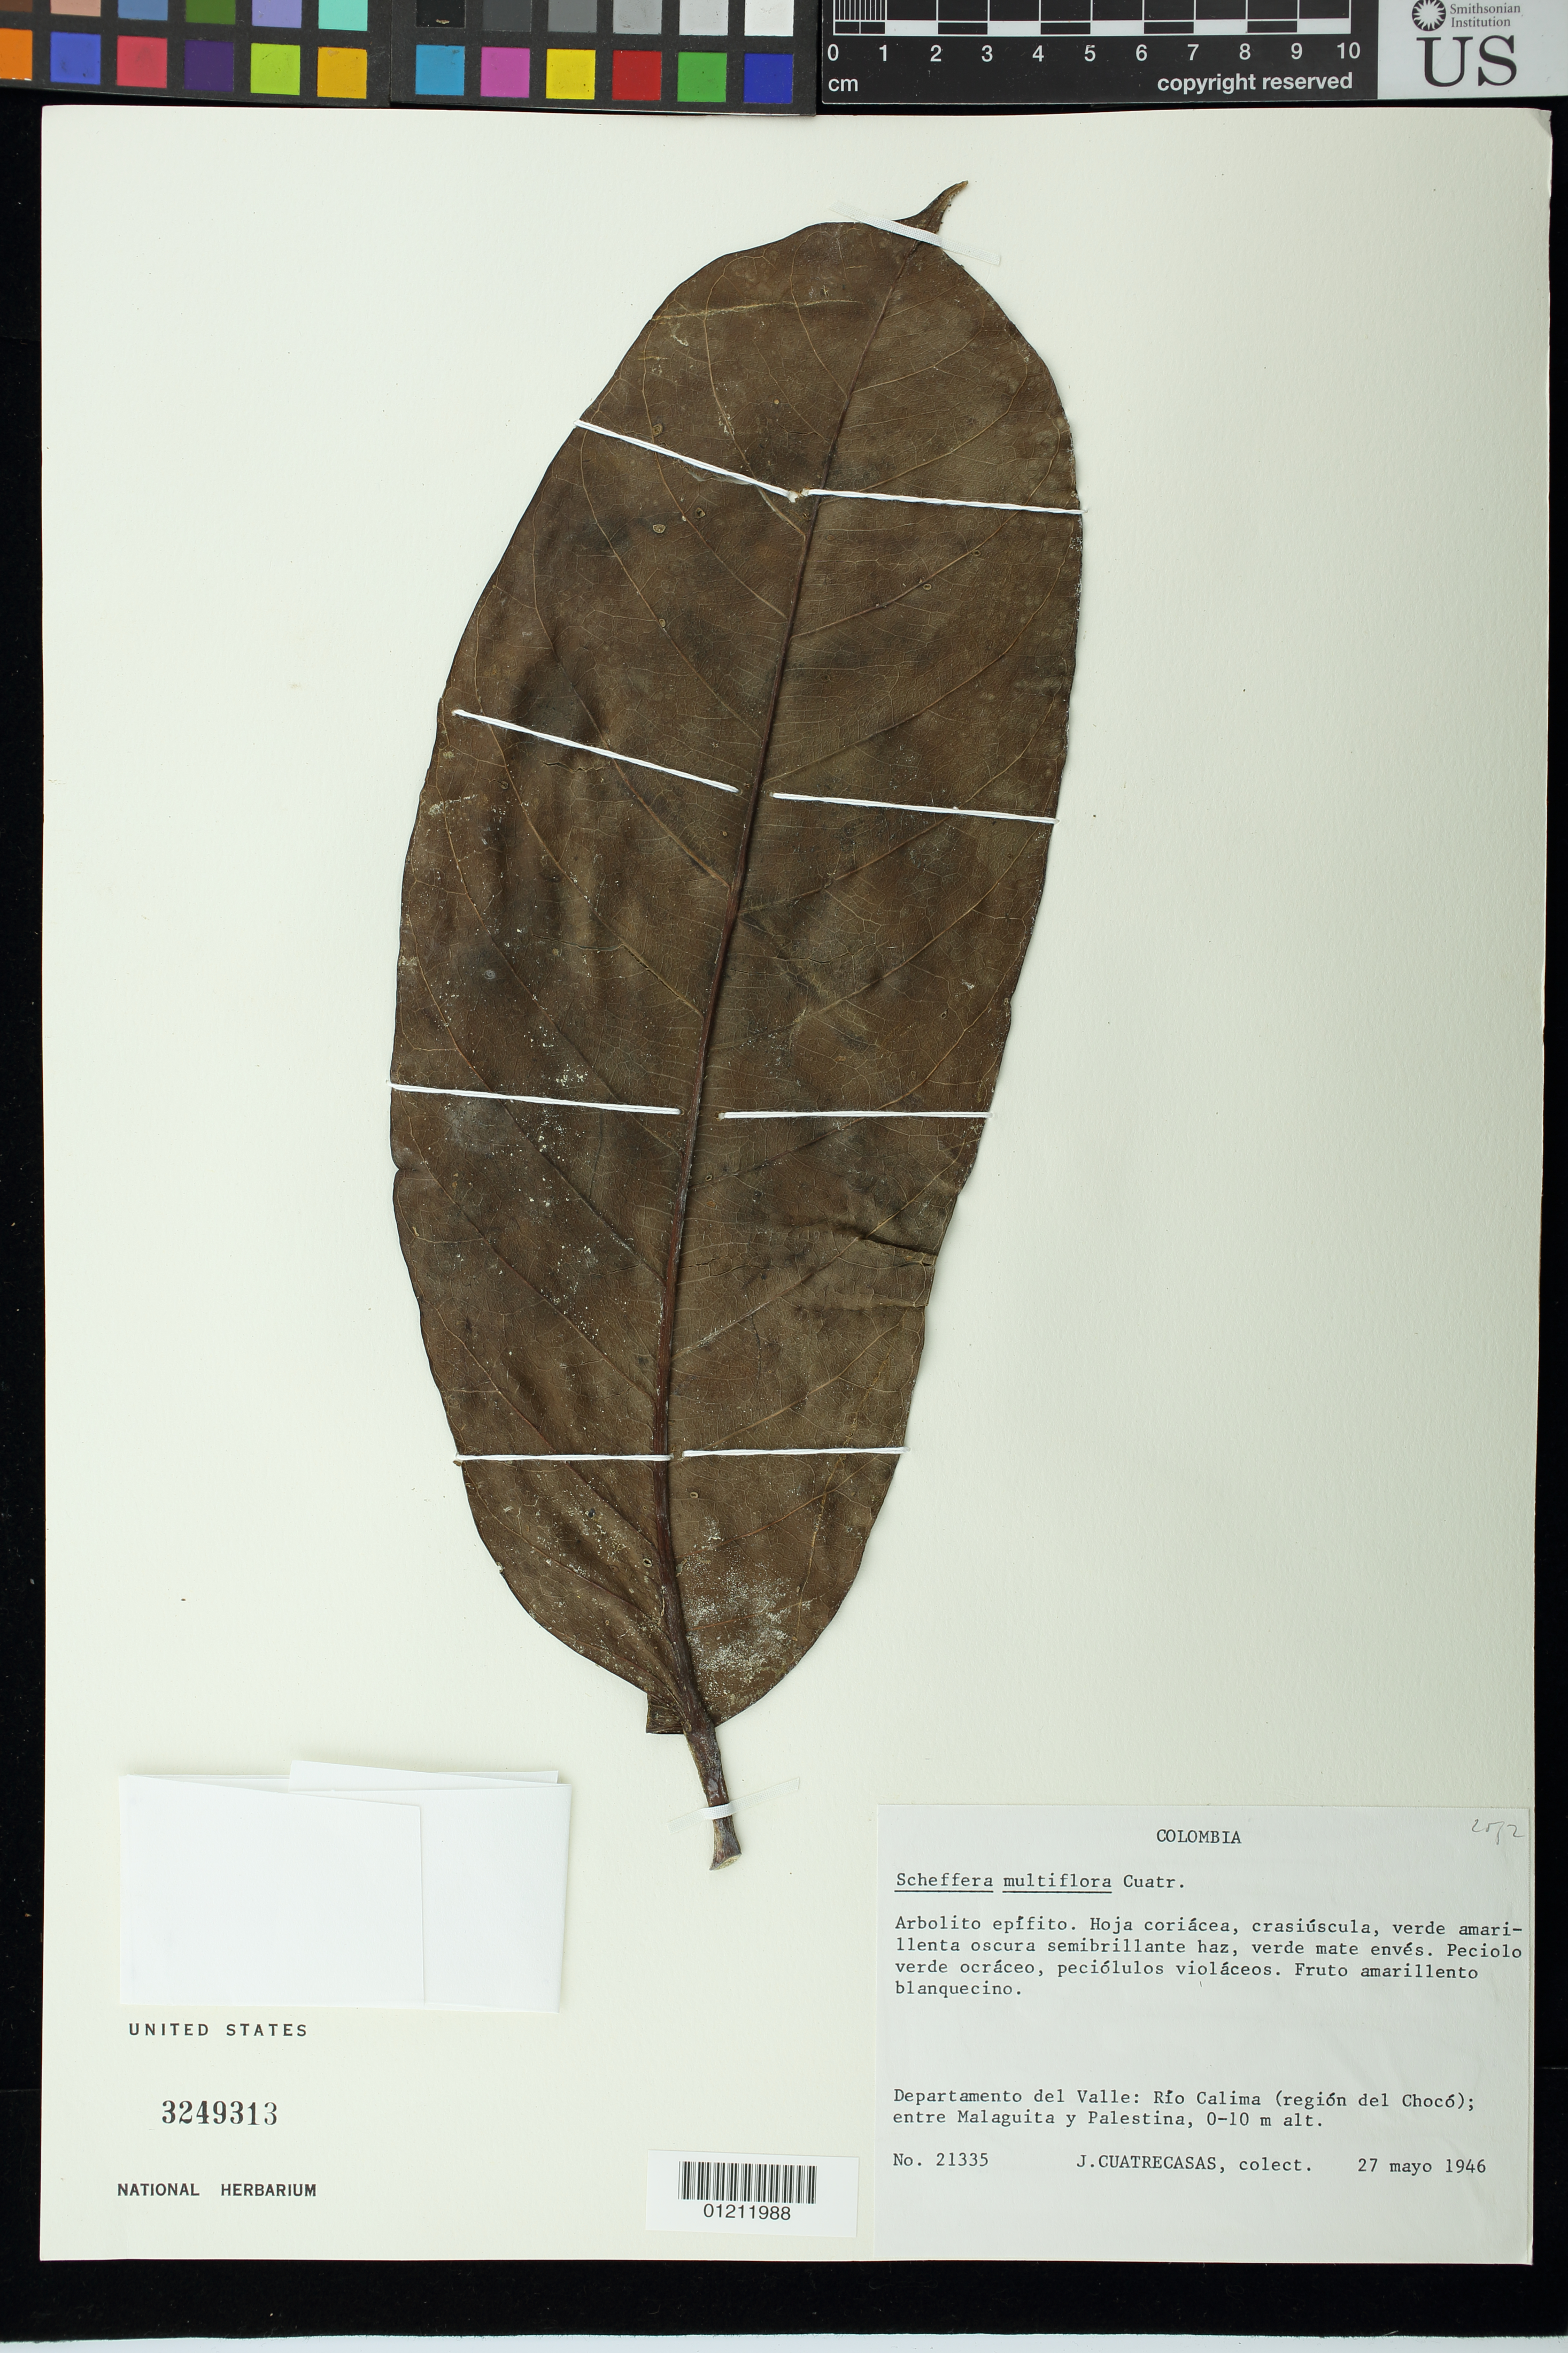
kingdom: Plantae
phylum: Tracheophyta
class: Magnoliopsida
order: Apiales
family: Araliaceae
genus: Schefflera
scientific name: Schefflera sphaerocoma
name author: (Benth.) Harms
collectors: J. Cuatrecasas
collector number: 21335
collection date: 1946-05-27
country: Colombia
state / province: Valle del Cauca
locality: Departamento del Valle: Río Calima (región del Chocó); entre Malaguita y Palestina.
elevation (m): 0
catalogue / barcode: US 3249313